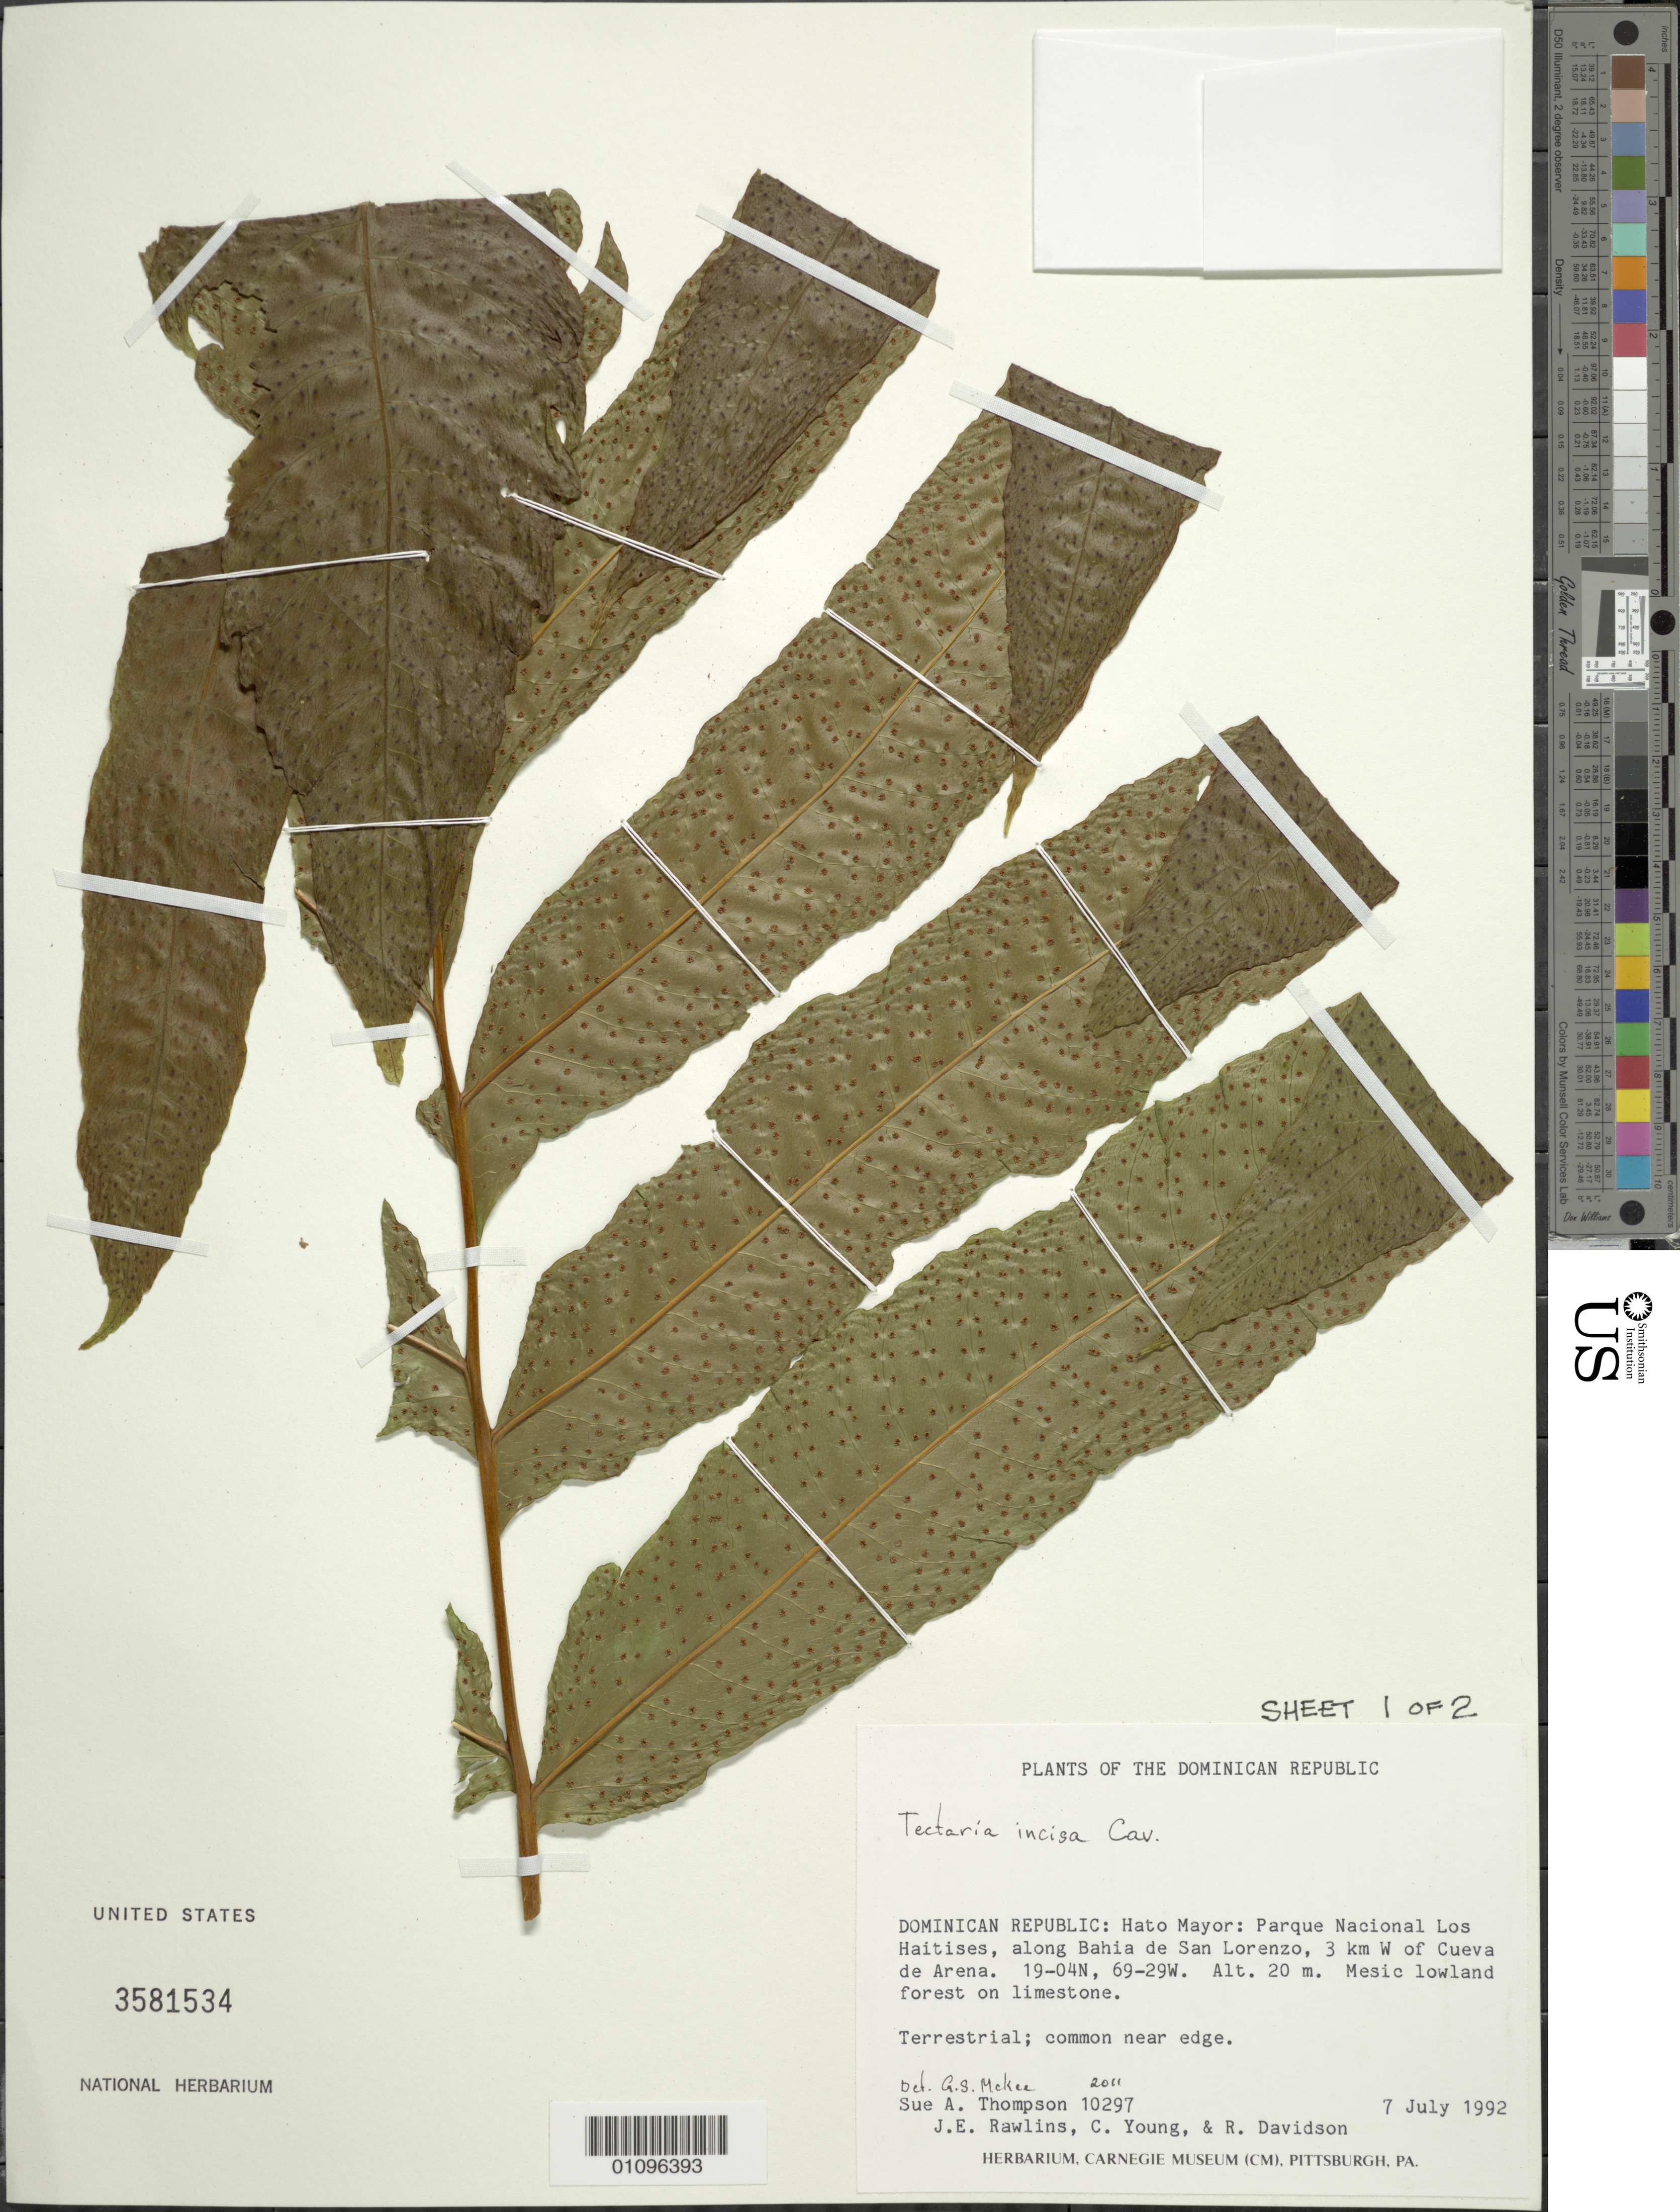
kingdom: Plantae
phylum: Tracheophyta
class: Polypodiopsida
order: Polypodiales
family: Tectariaceae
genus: Tectaria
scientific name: Tectaria incisa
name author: Cav.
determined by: McKee, G. S., (US), NMNH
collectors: S. A. Thompson, J. Rawlins, C. Young & R. Davidson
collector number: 10297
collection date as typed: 07 Jul 1992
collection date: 1992-07-07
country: Dominican Republic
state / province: Hato Mayor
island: Hispaniola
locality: Parque Nacional Los Haitises, along Bahia de San Lorenzo, 3 km W of Cueva de Arena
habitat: Mesic lowland forest on limestone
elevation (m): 20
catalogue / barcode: US 3581534